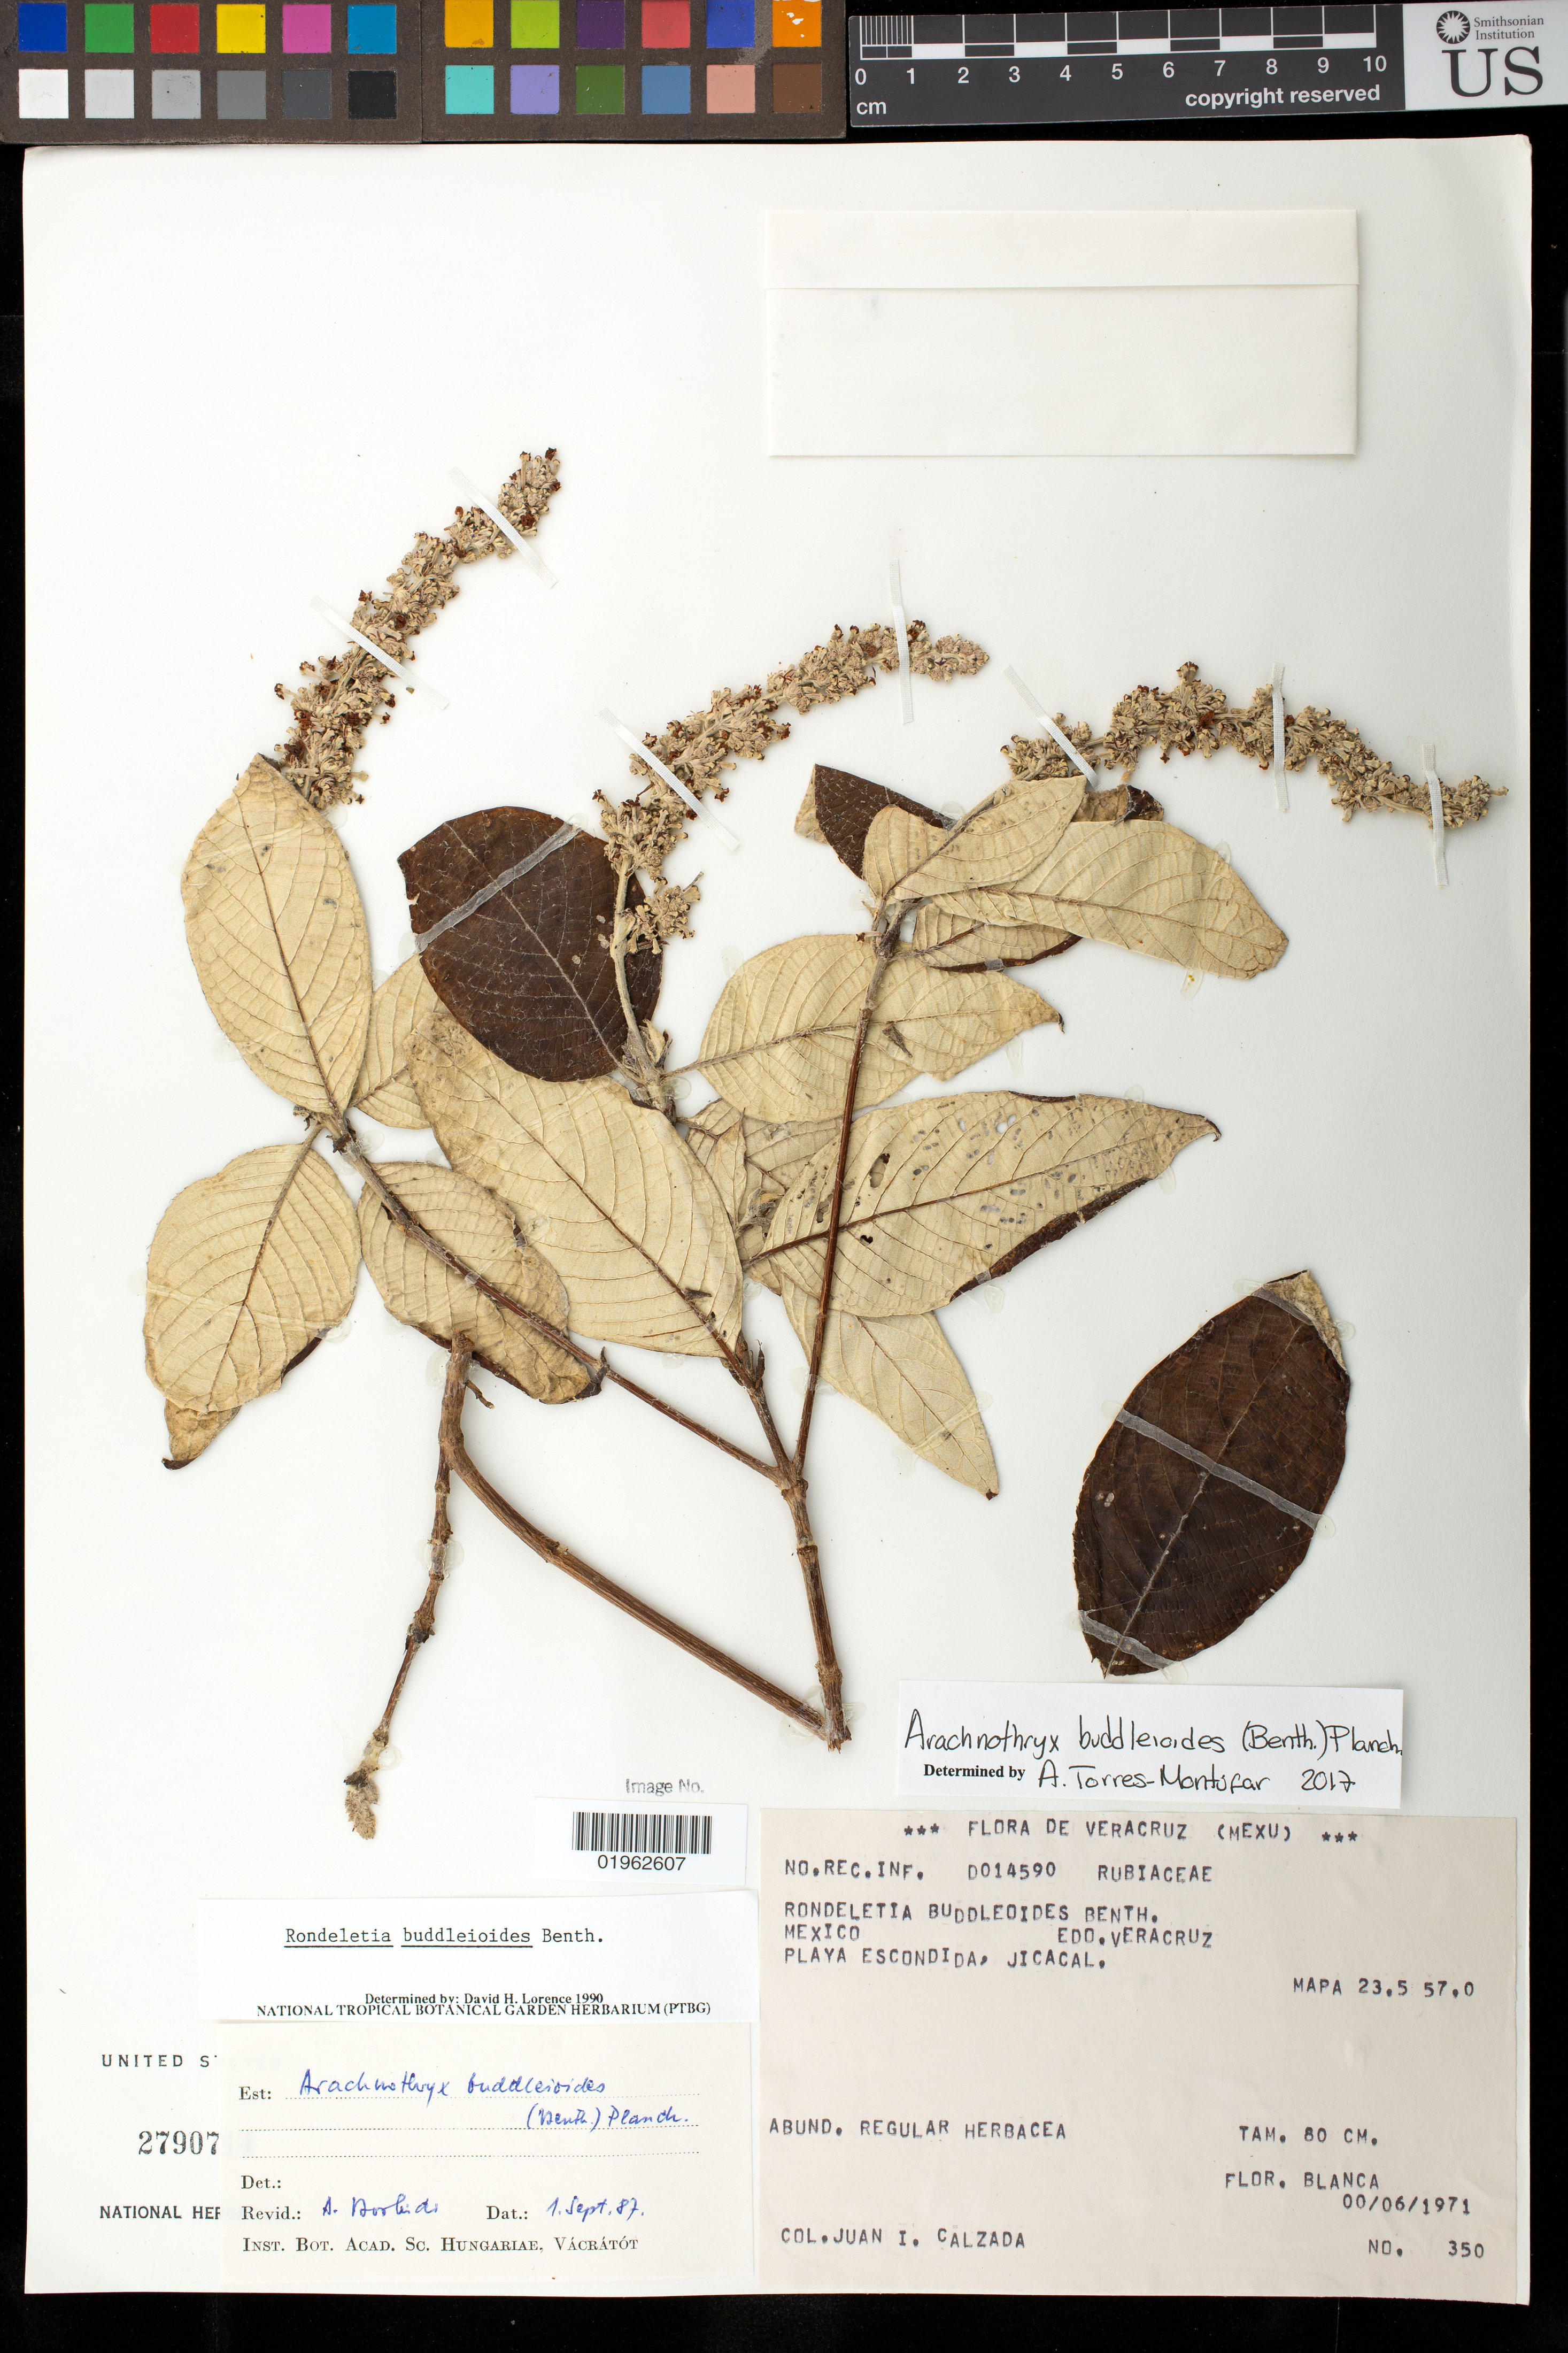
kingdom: Plantae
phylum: Tracheophyta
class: Magnoliopsida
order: Gentianales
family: Rubiaceae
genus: Arachnothryx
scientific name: Arachnothryx buddleioides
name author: (Benth.) Planch.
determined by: Torres Montufar, J. A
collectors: J. I. Calzada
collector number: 350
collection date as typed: Jun 1971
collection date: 1971-06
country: Mexico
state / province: Veracruz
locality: Playa Escondida, Jicacal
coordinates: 23.5, 57.0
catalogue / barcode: US 2790714